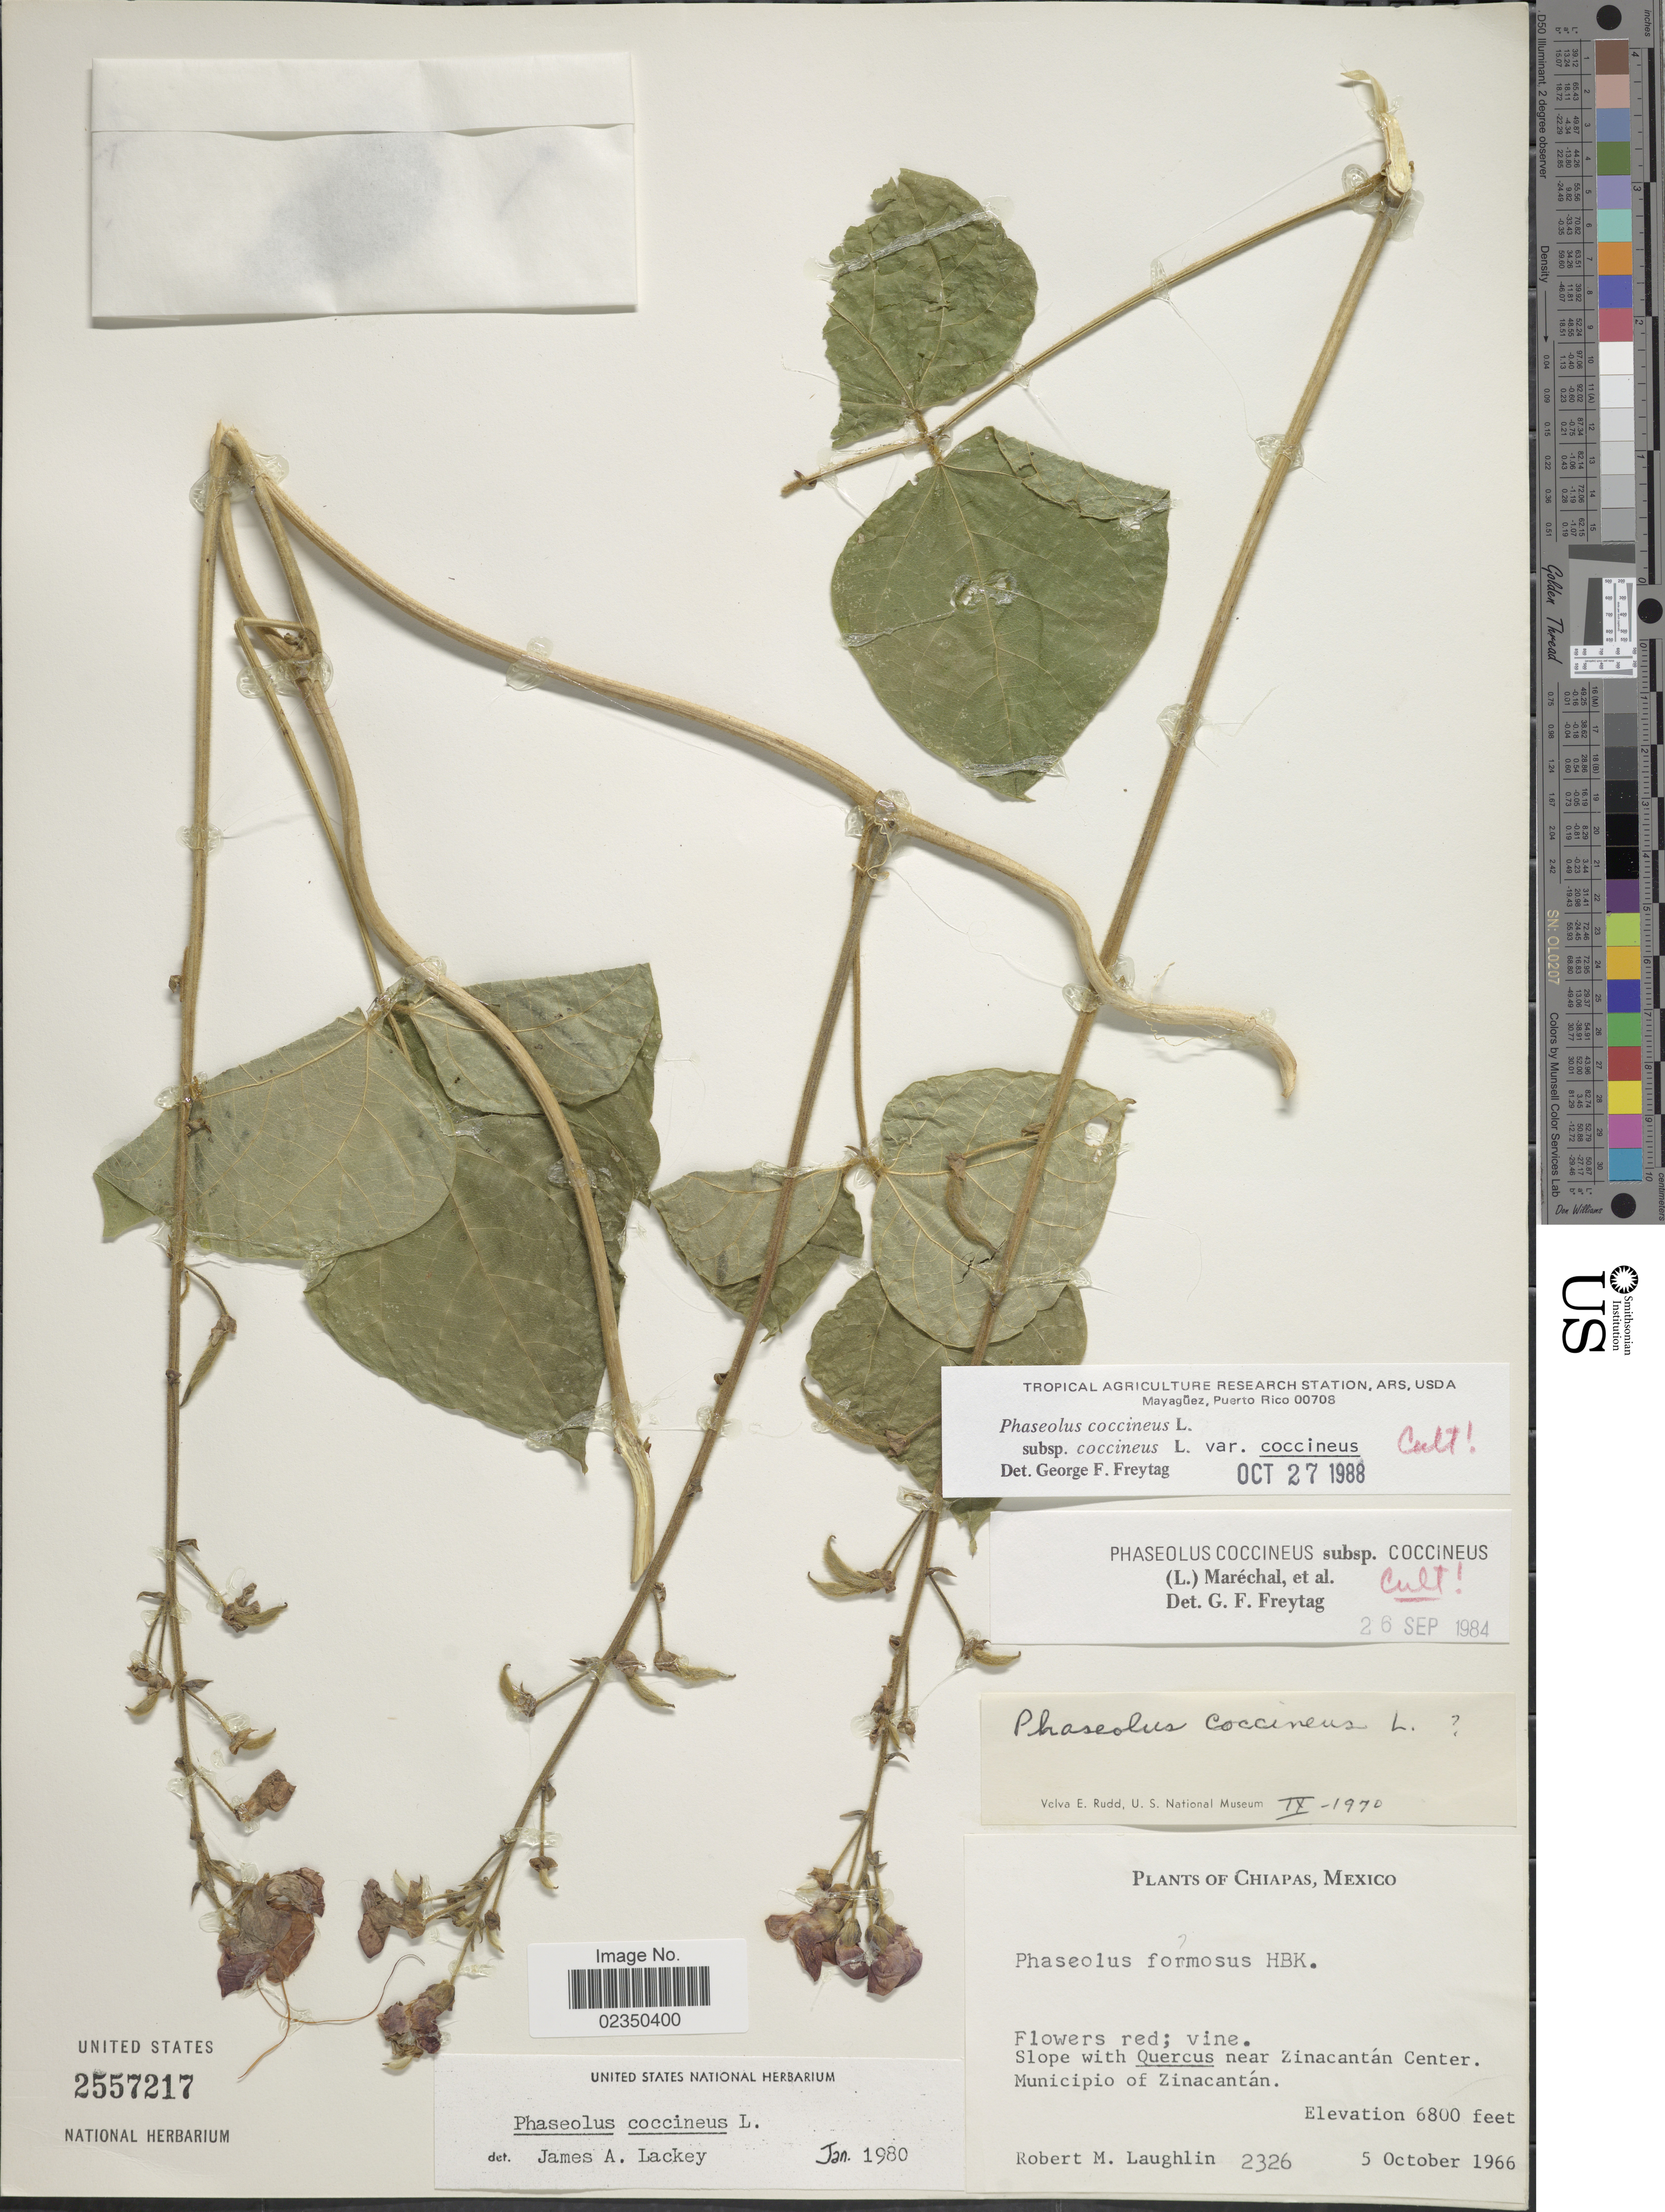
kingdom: Plantae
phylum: Tracheophyta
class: Magnoliopsida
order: Fabales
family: Fabaceae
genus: Phaseolus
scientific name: Phaseolus coccineus var. coccineus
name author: L.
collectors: R. M. Laughlin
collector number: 2326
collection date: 1966-10-05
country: Mexico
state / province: Chiapas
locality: Slope below Zinacantan Center, Municipio of Zinacantan.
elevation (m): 2073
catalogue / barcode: US 2557217